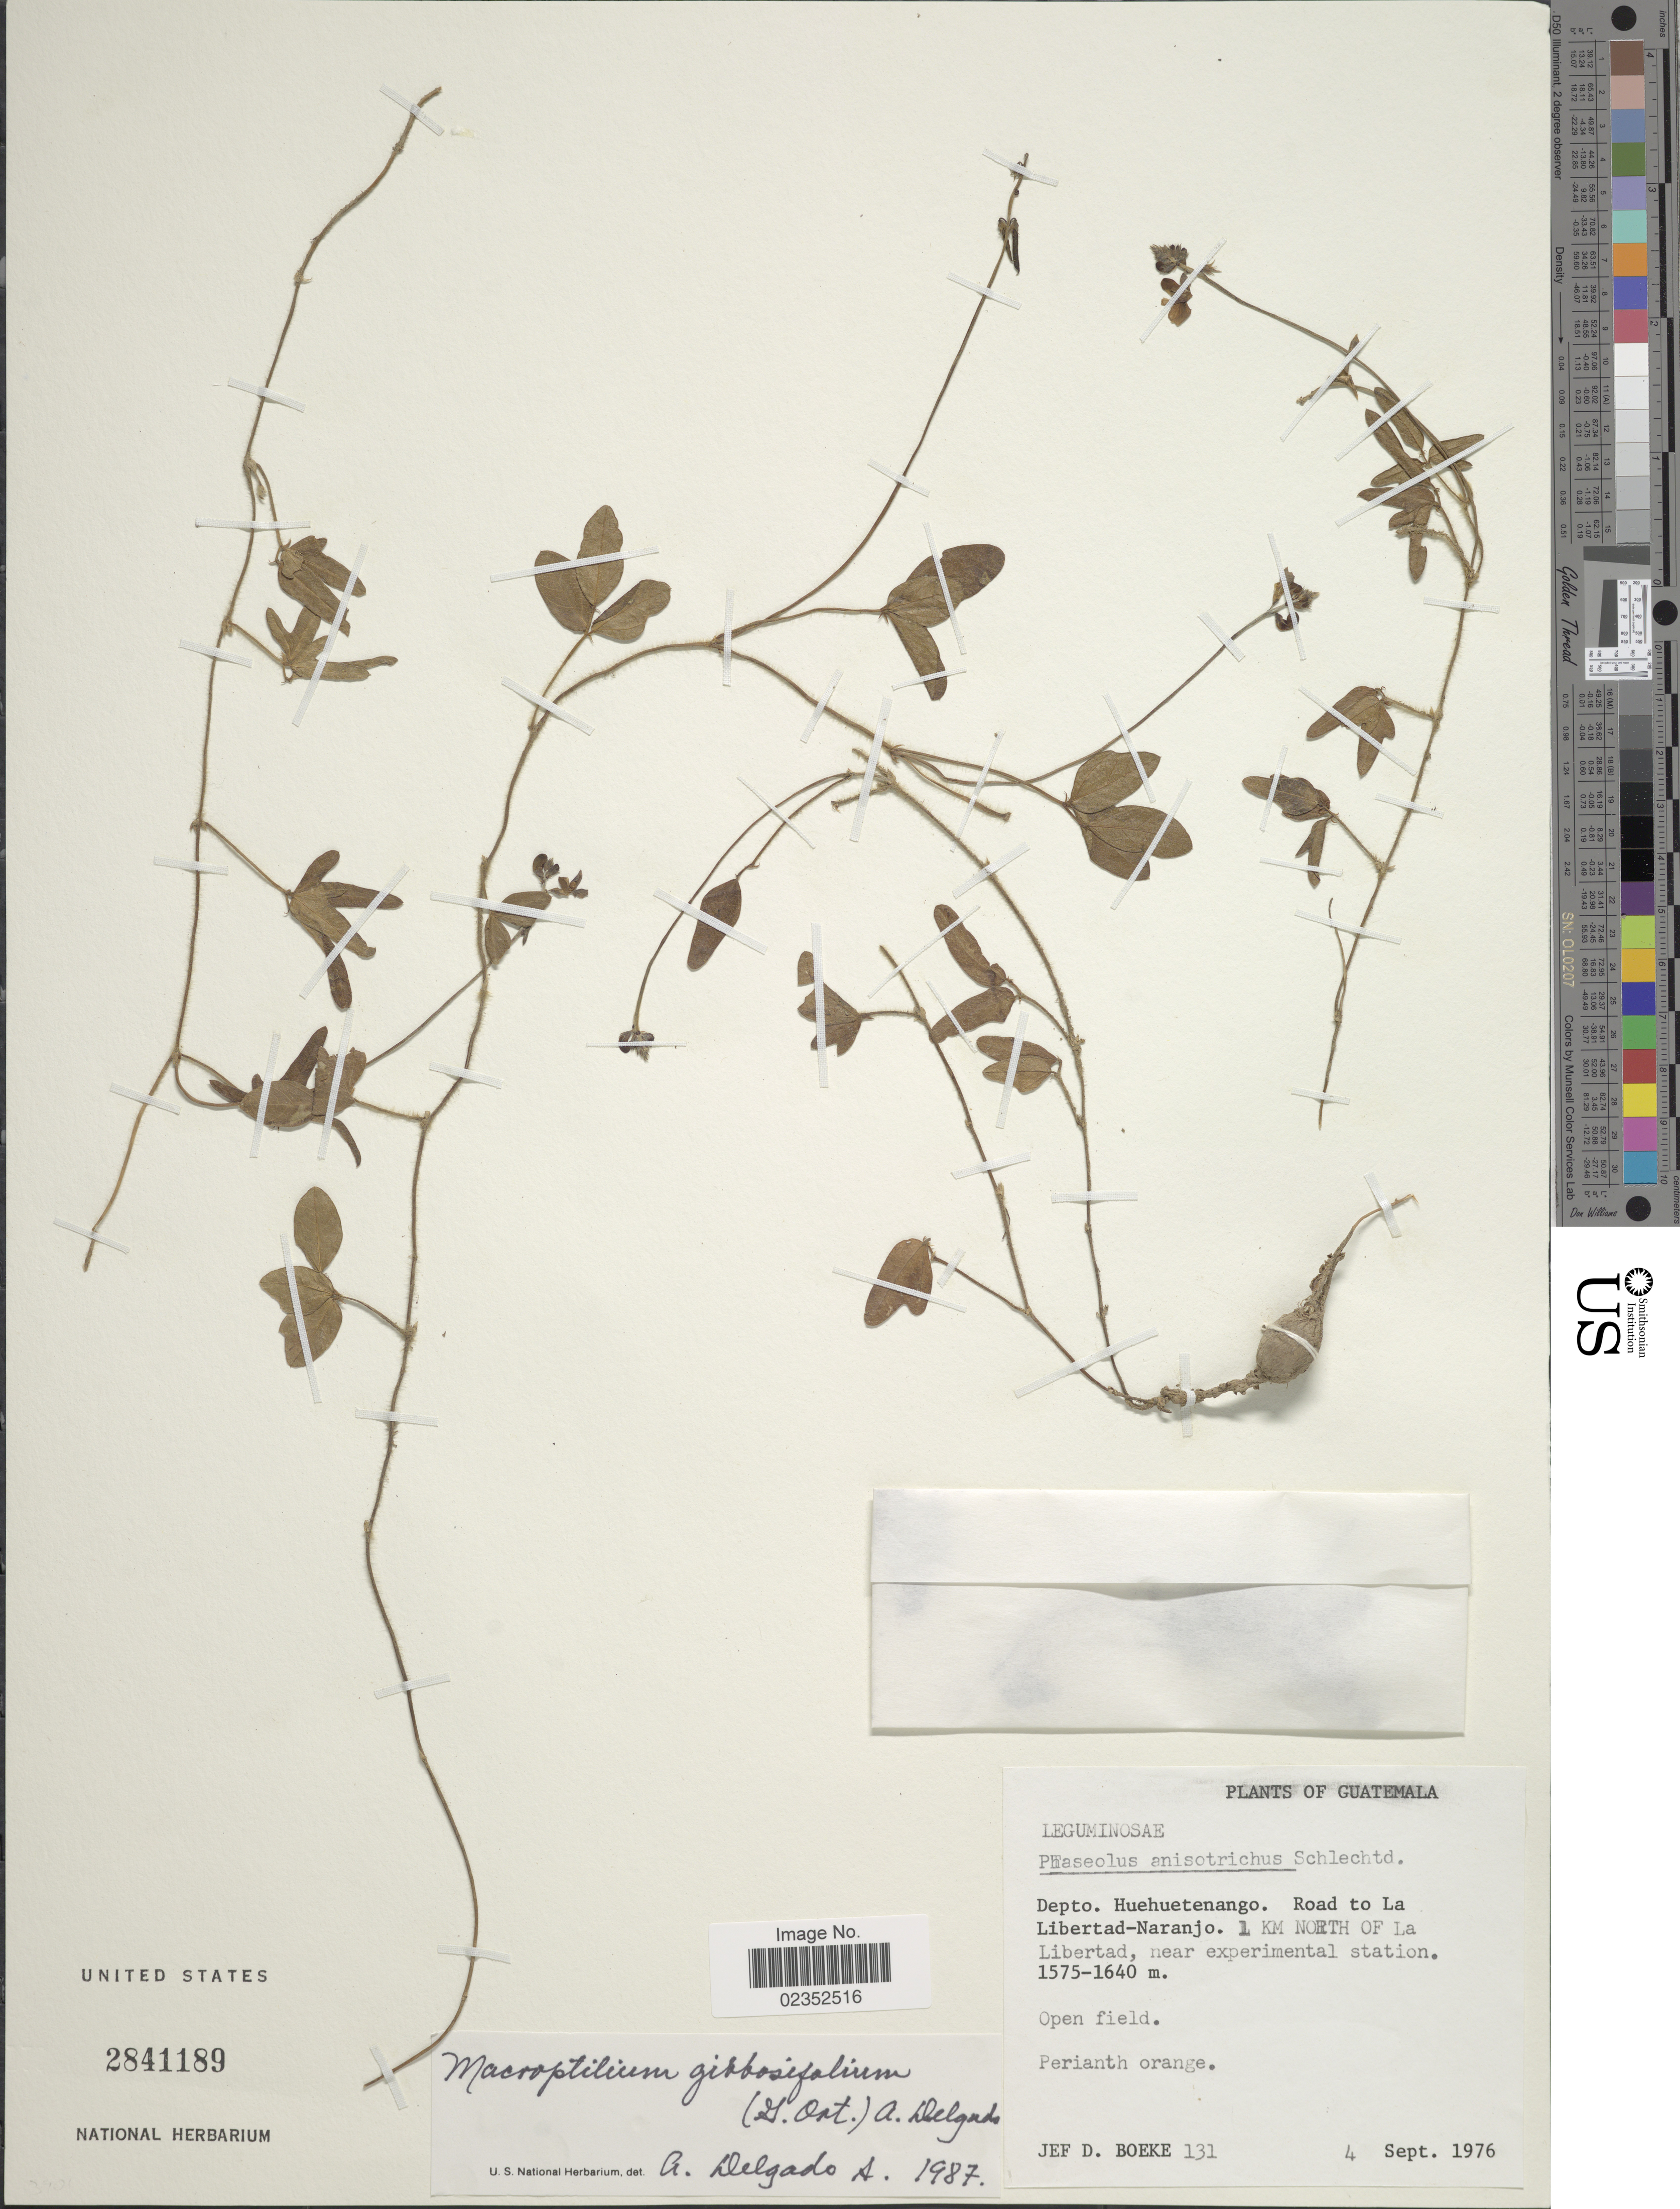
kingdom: Plantae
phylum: Tracheophyta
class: Magnoliopsida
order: Fabales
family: Fabaceae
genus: Macroptilium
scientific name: Macroptilium gibbosifolium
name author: (Ortega) A. Delgado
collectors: J. Boeke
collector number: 131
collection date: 1976-09-04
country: Guatemala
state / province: Huehuetenango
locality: Road to La Libertad-Naranjo. 1 Km North of La Libertad, near experimental station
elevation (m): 1575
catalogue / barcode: US 2841189